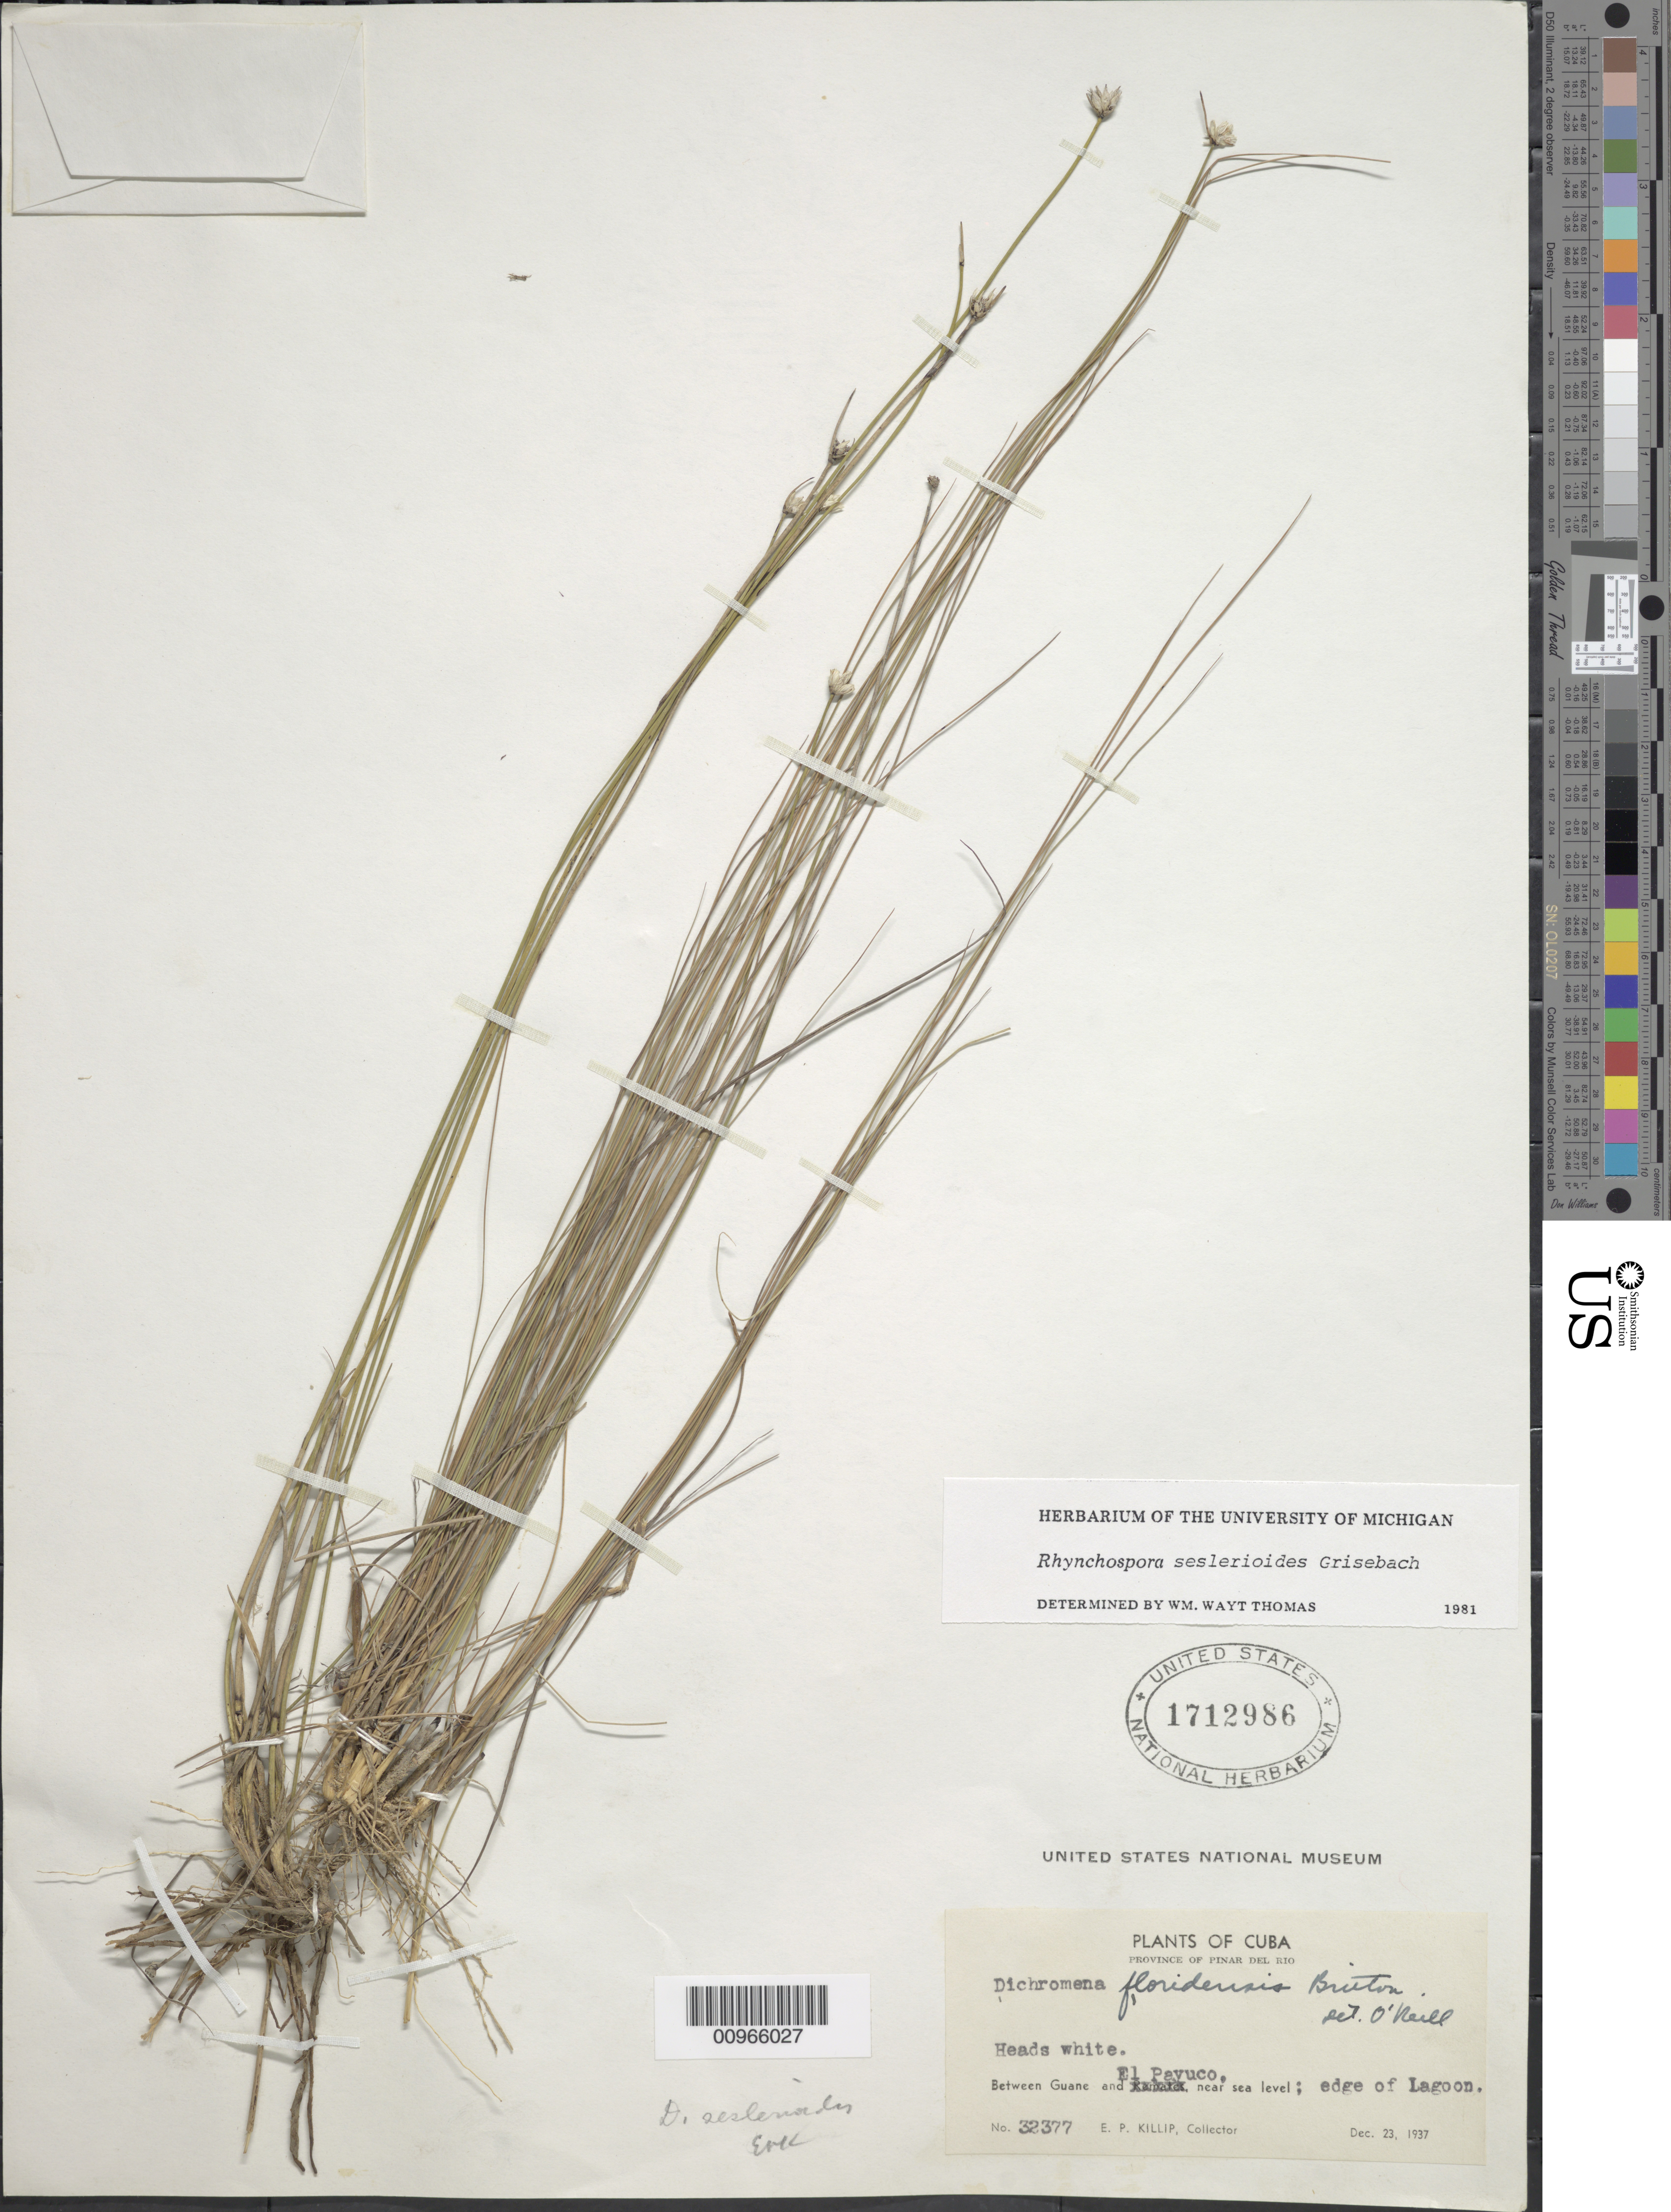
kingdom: Plantae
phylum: Tracheophyta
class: Liliopsida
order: Poales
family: Cyperaceae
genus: Rhynchospora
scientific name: Rhynchospora seslerioides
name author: Griseb.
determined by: Thomas, W. W.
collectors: E. P. Killip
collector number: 32377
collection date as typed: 23 Dec 1937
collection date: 1937-12-23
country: Cuba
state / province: Pinar del Rio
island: Cuba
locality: Between Guane and El Payuco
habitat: Edge of lagoon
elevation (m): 0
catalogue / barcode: US 1712986